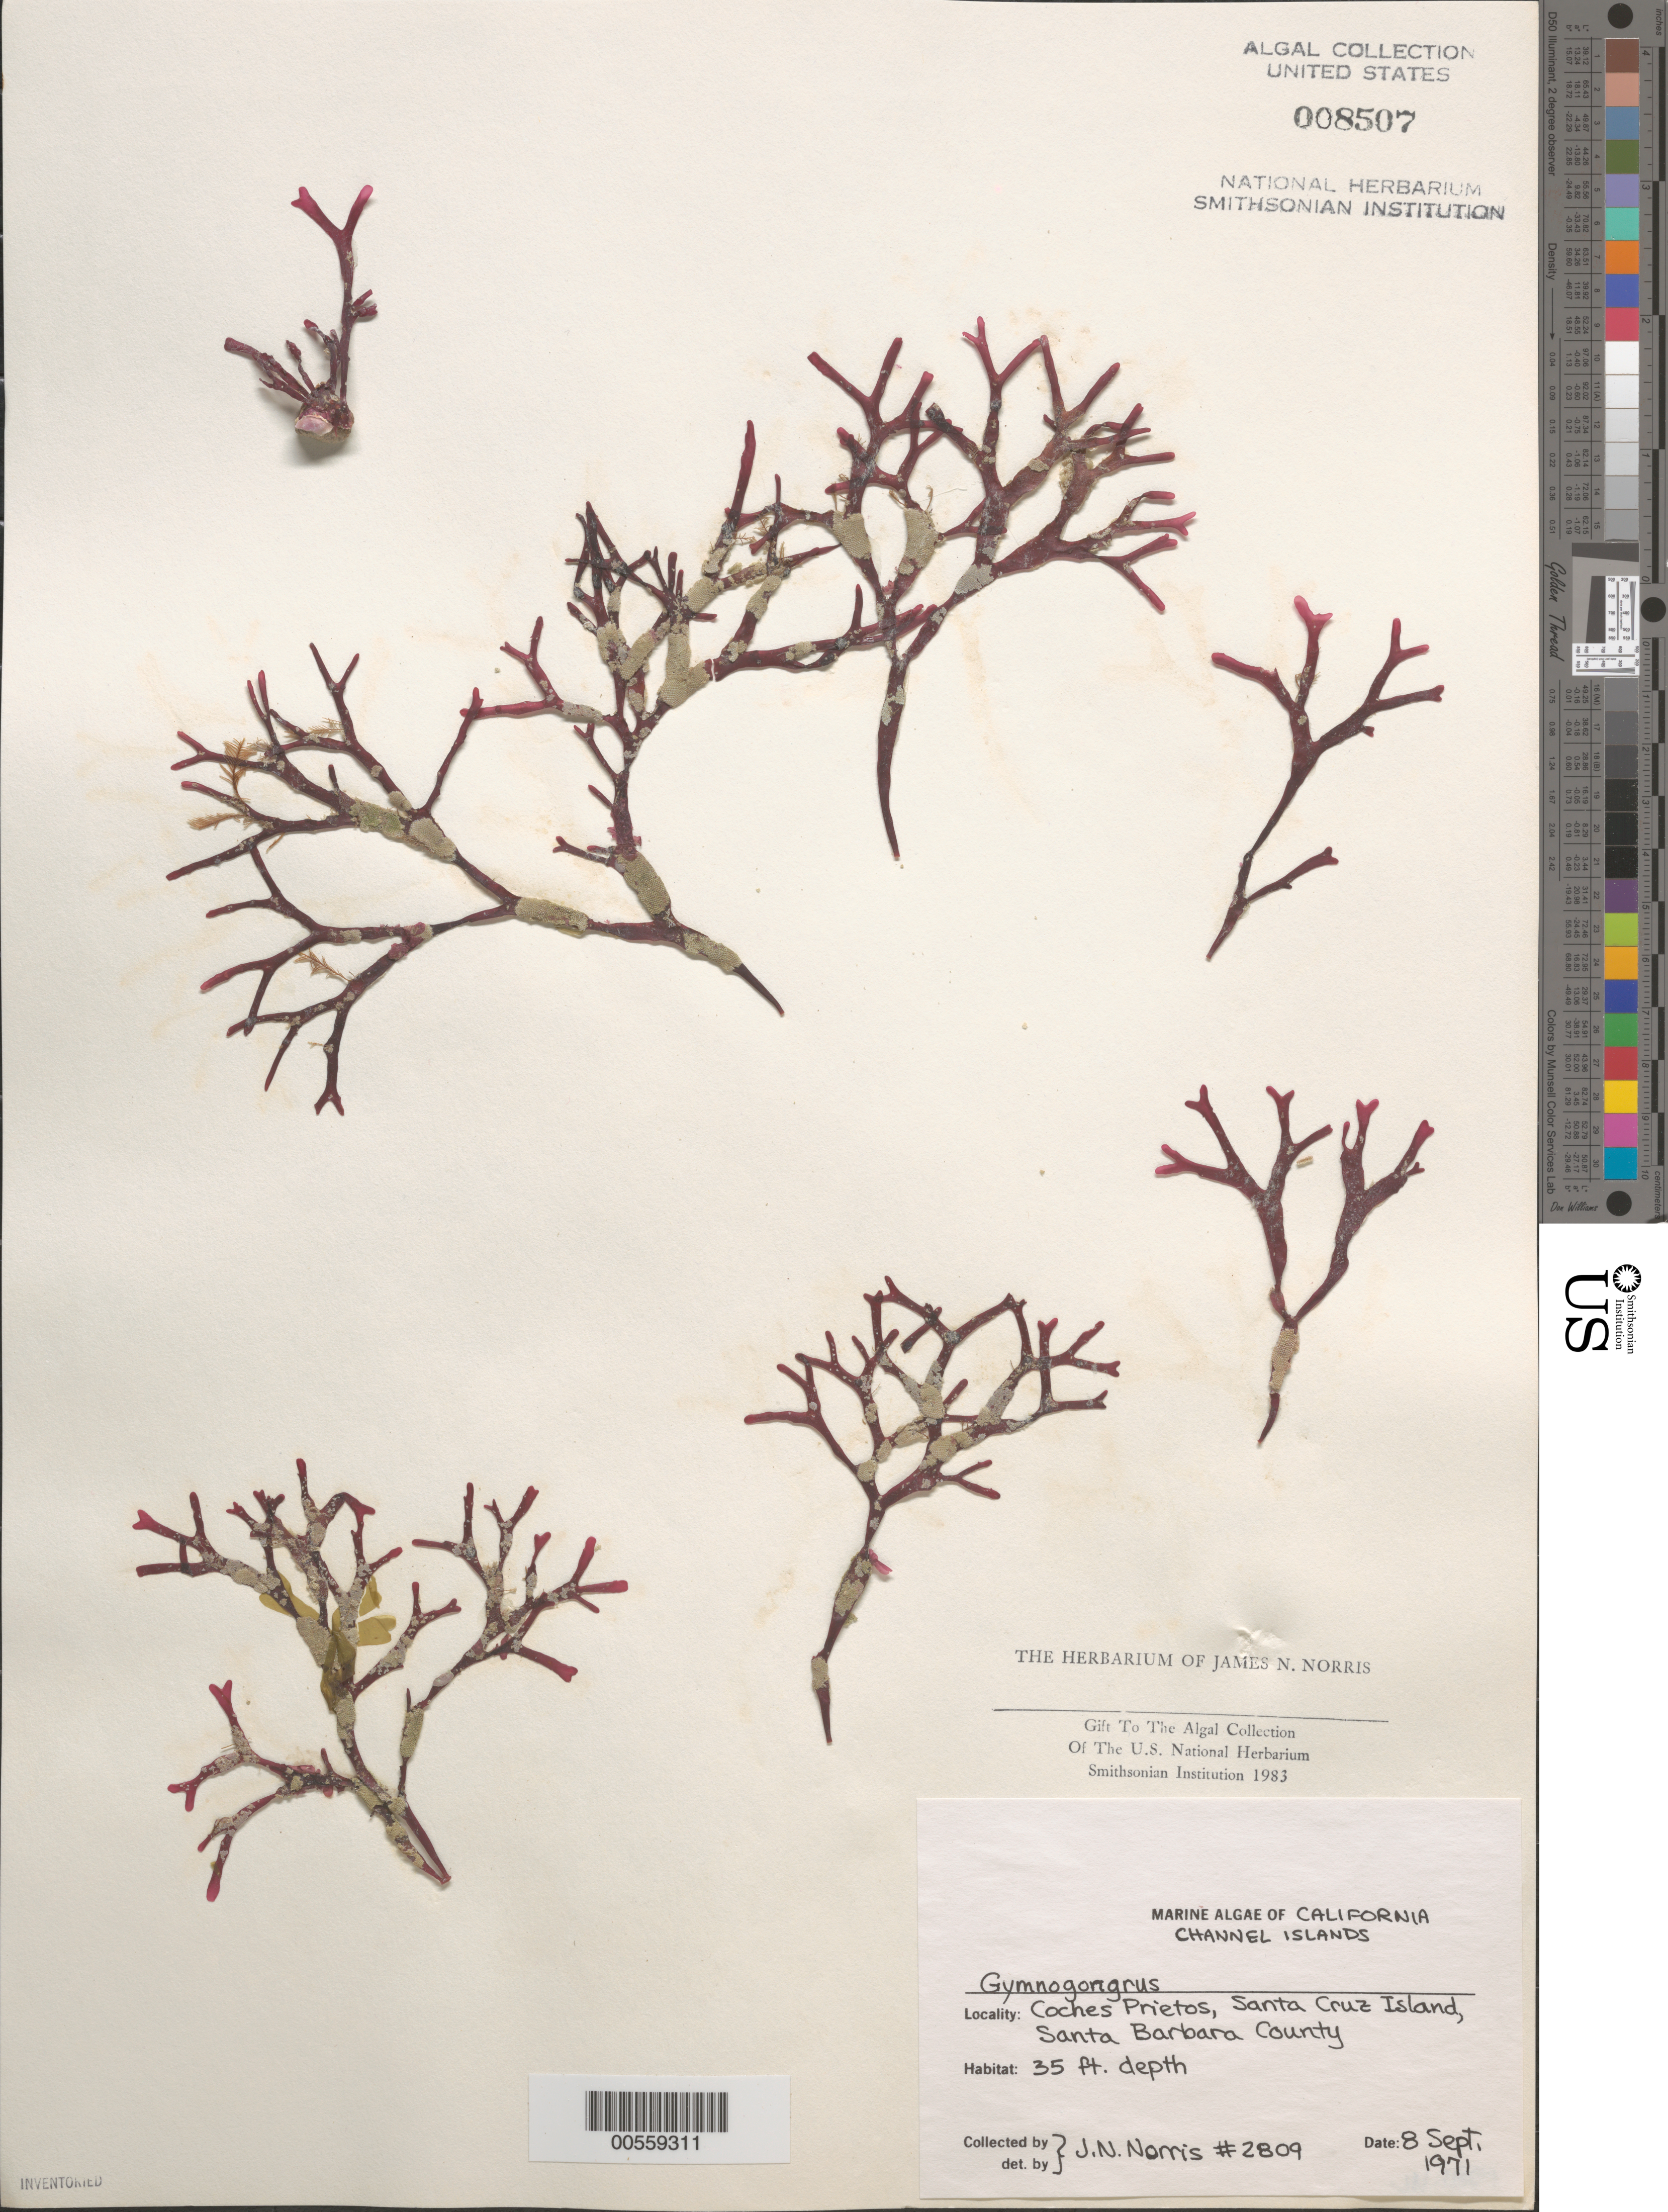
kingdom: Plantae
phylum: Rhodophyta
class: Florideophyceae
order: Gigartinales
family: Phyllophoraceae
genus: Gymnogongrus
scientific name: Gymnogongrus sp.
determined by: Norris, James N.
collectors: J. N. Norris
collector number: JN-2809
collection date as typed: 08 Sep 1971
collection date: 1971-09-08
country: United States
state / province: California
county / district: Santa Barbara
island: Santa Cruz Island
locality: Coches Prietos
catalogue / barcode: US 8507